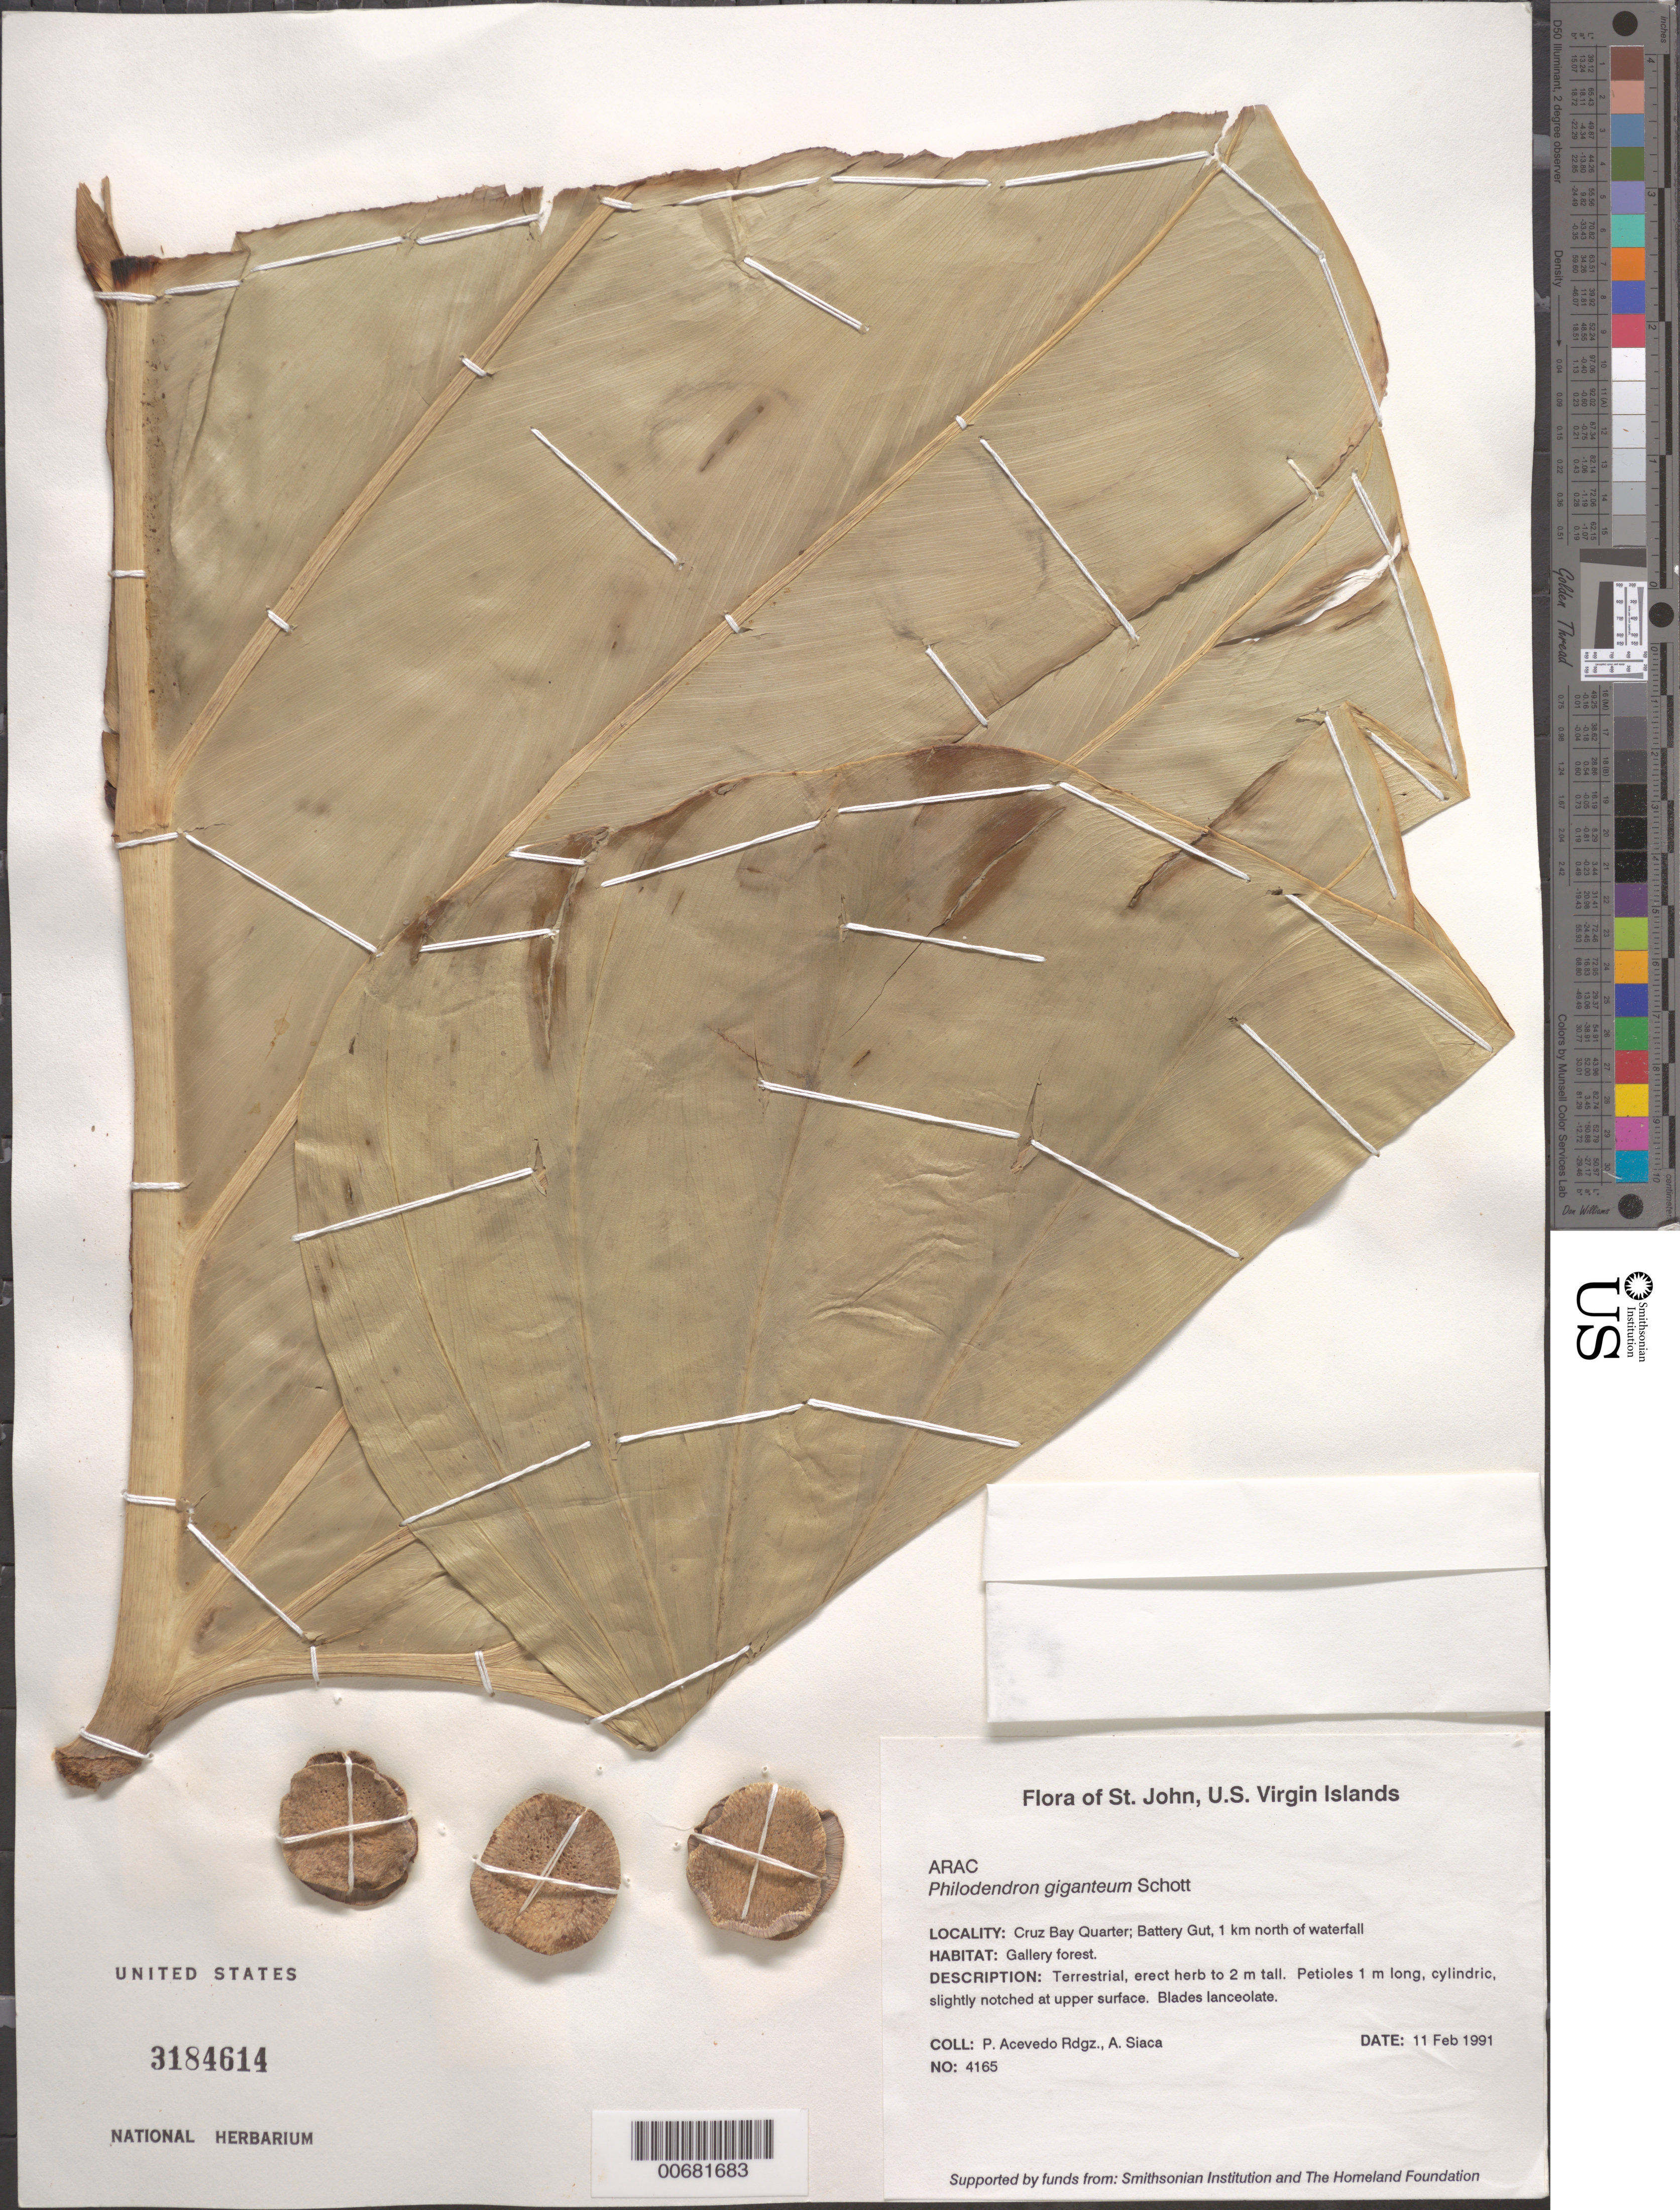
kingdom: Plantae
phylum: Tracheophyta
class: Liliopsida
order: Alismatales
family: Araceae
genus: Philodendron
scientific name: Philodendron giganteum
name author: Schott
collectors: P. Acevedo-Rodr. & A. Siaca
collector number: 4165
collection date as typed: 11 Feb 1991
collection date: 1991-02-11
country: U.S. Virgin Islands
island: St. John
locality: Cruz Bay Quarter; Battery Gut, 1 km north of waterfall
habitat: Gallery forest.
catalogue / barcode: US 3184614